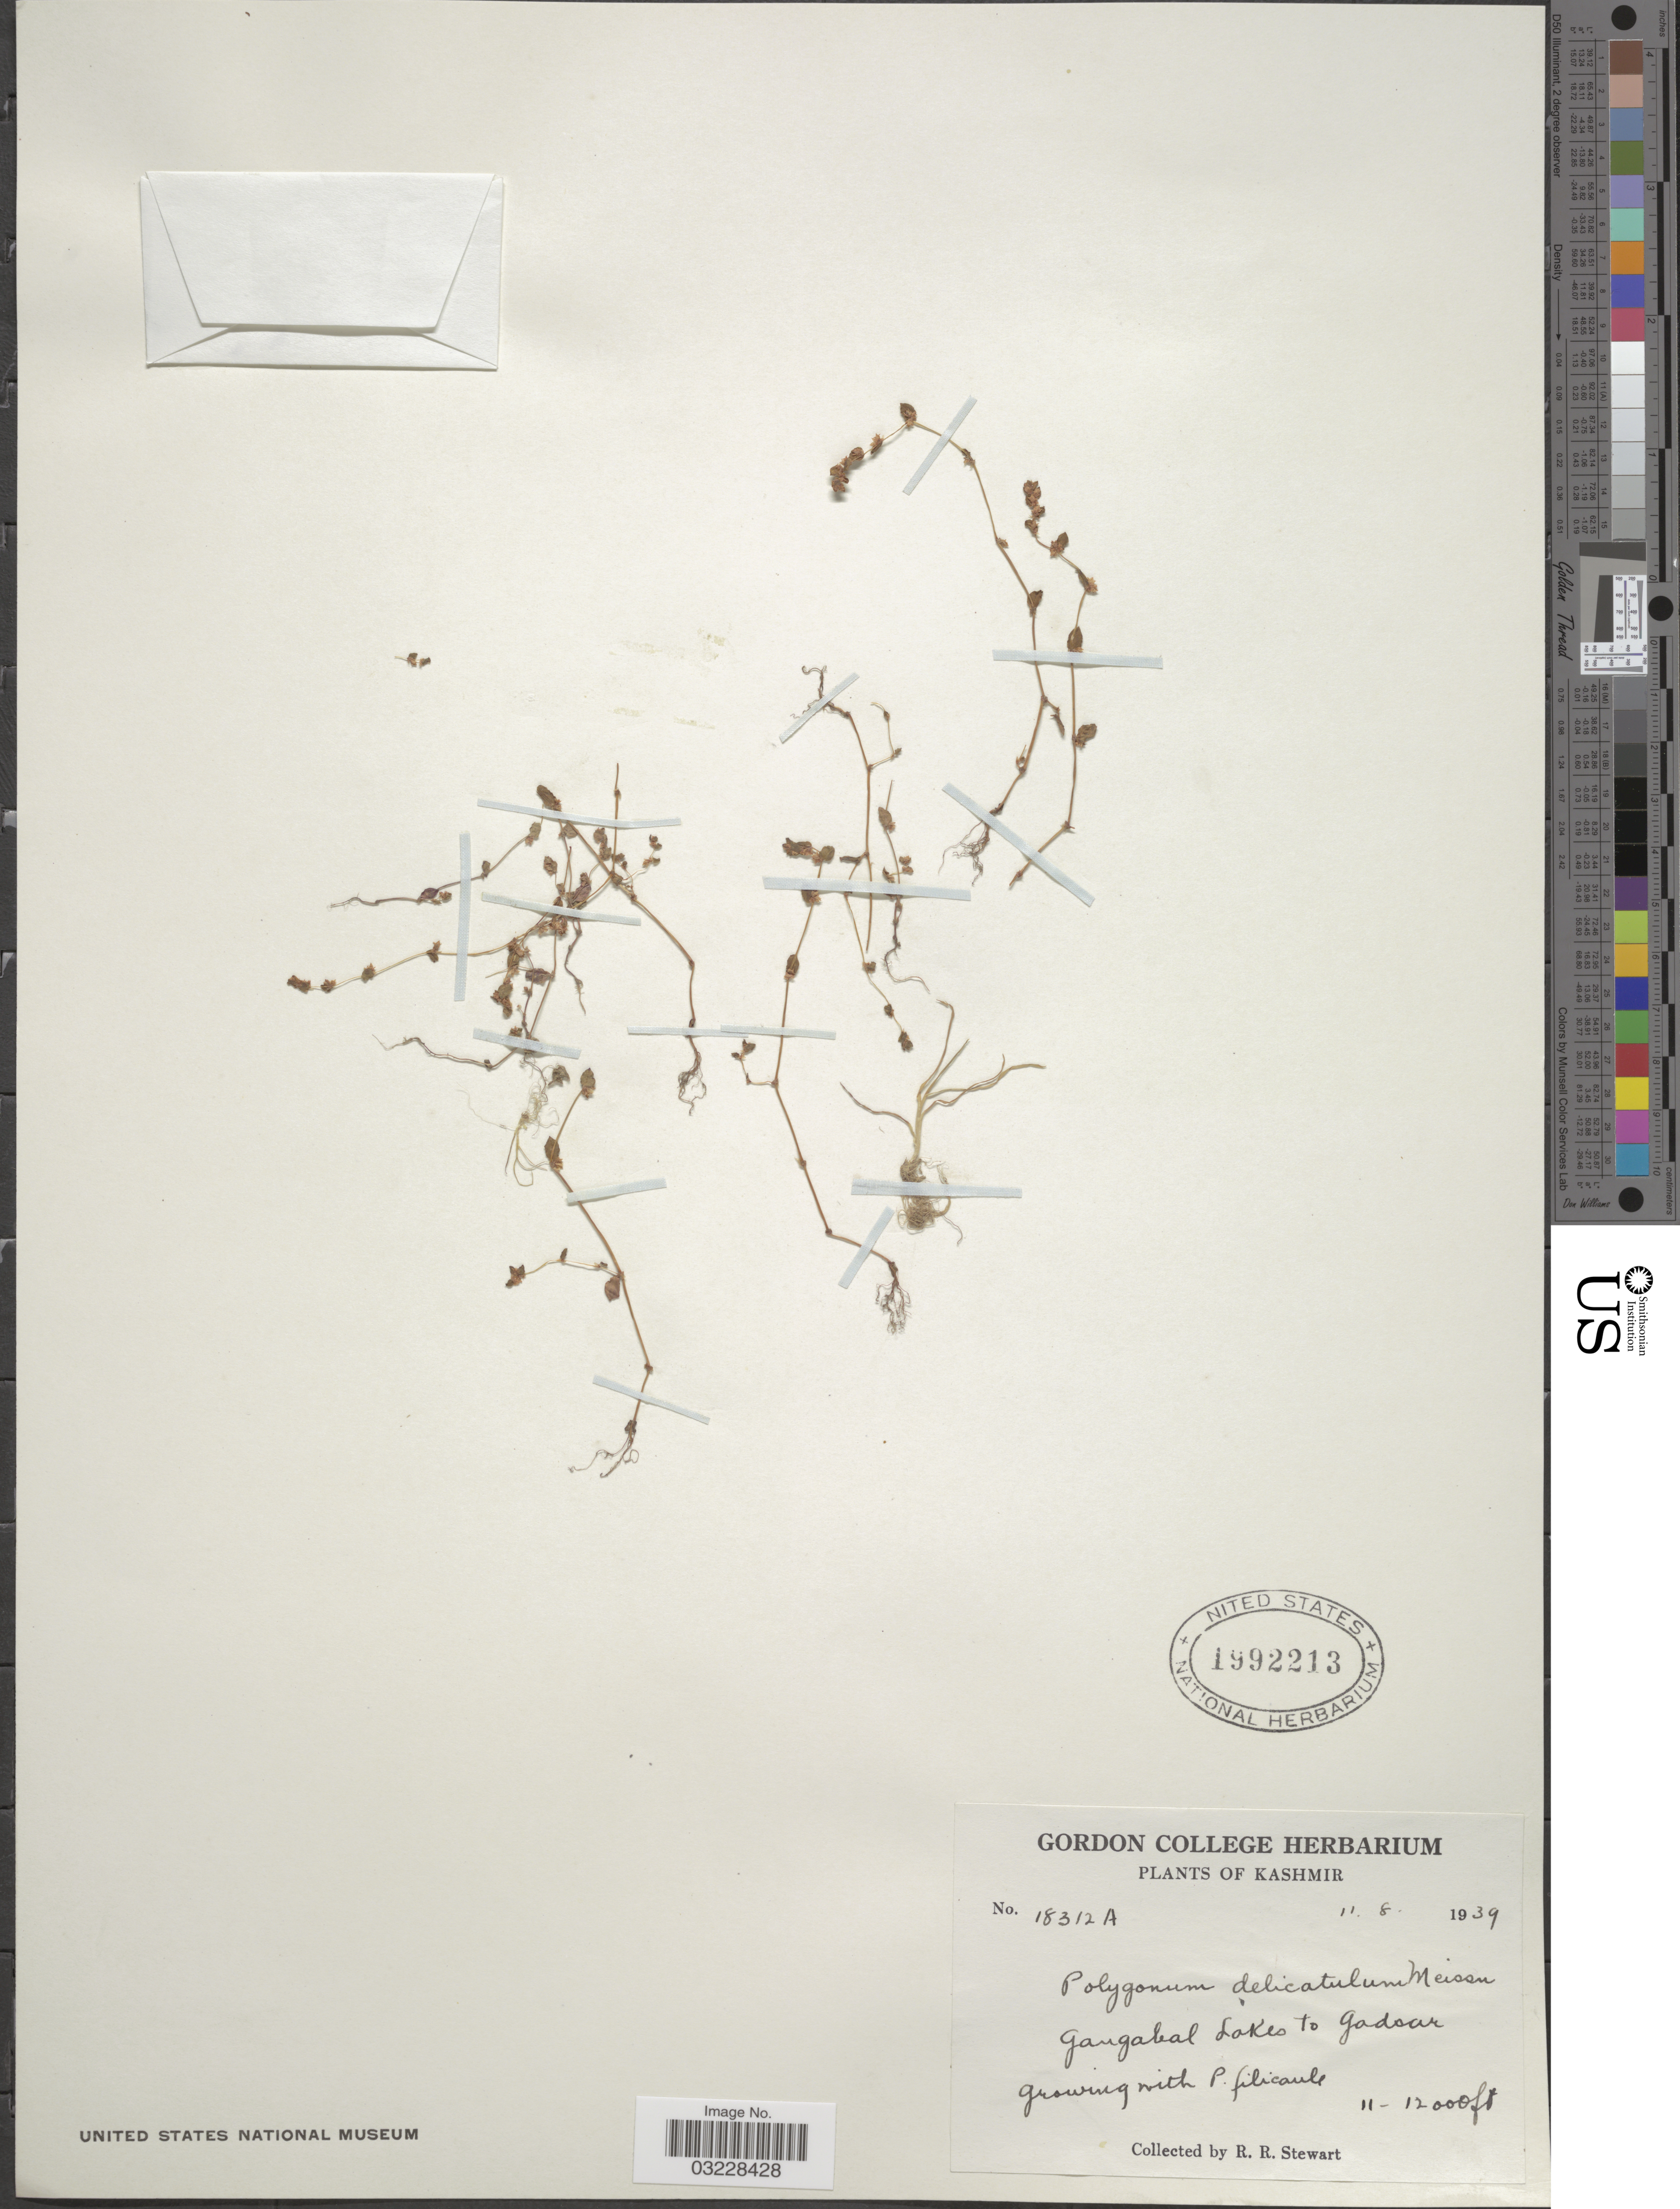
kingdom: Plantae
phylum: Tracheophyta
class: Magnoliopsida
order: Caryophyllales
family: Polygonaceae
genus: Koenigia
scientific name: Koenigia delicatula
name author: (Meisn.) H. Hara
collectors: R. Stewart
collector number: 18312A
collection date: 1939-08-11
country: India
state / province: Jammu and Kashmir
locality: Gangabal Lakes to Gadsar.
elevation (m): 3353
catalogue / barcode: US 1992213